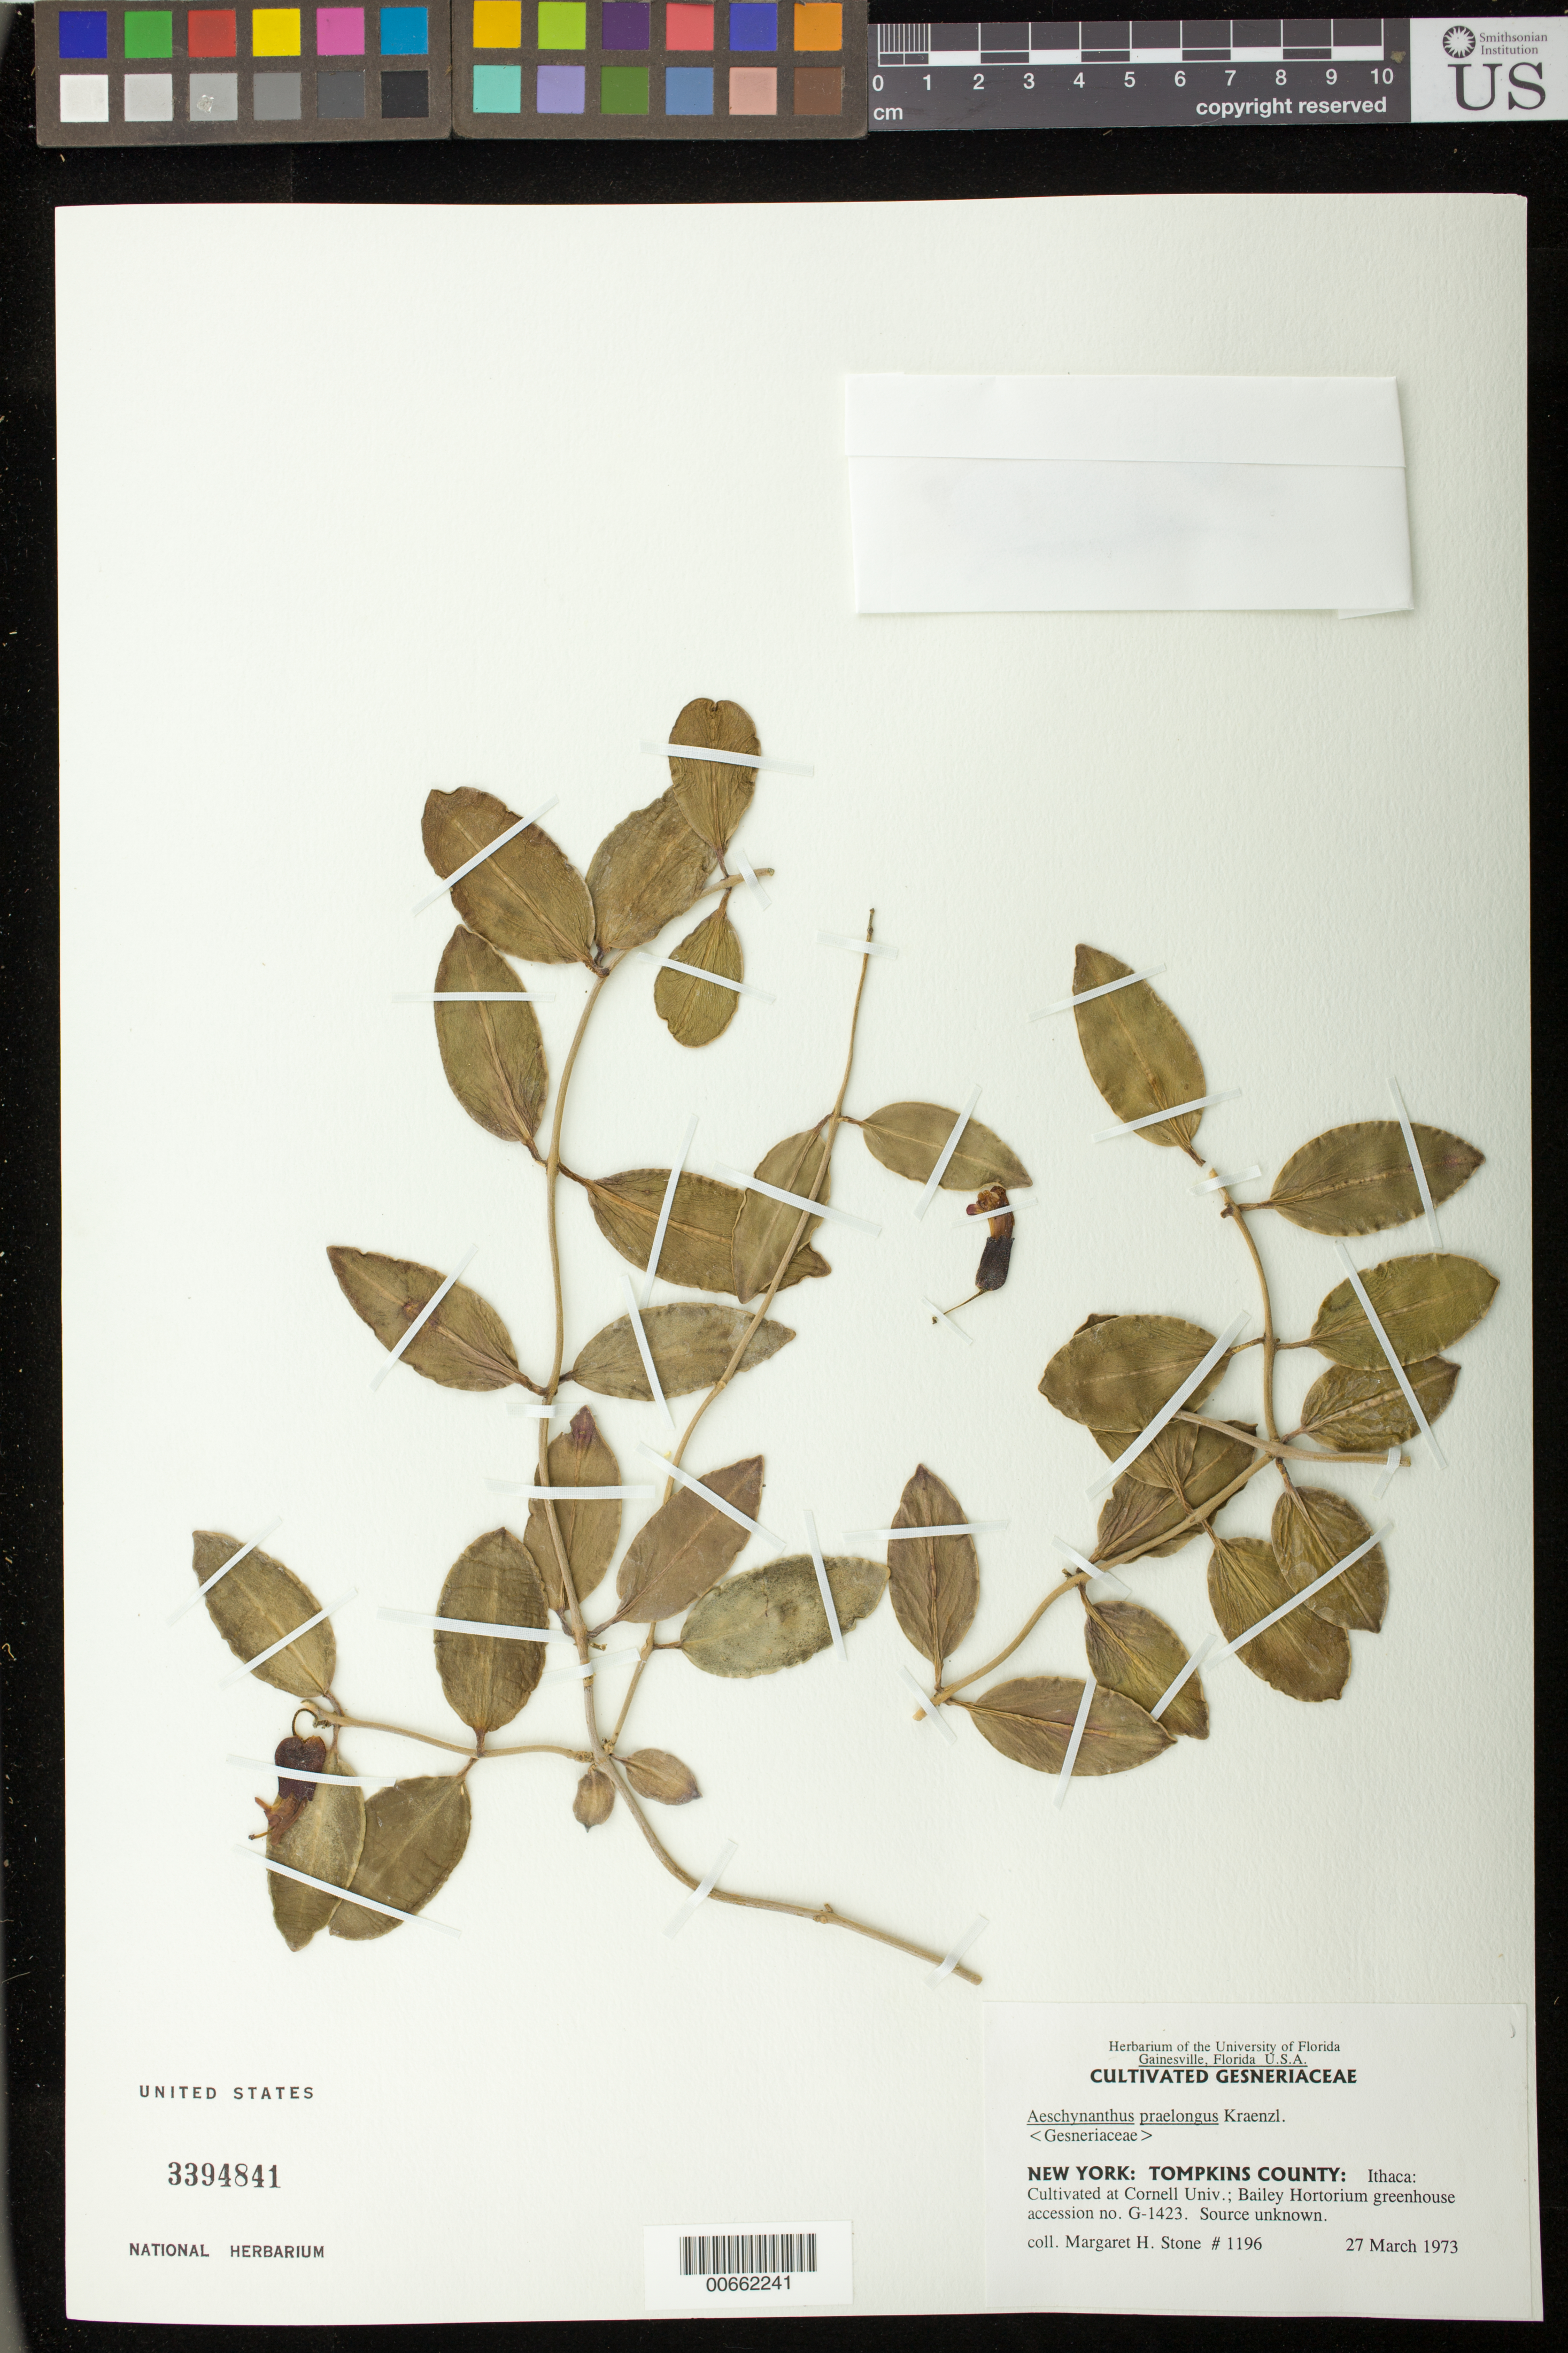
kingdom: Plantae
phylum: Tracheophyta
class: Magnoliopsida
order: Lamiales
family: Gesneriaceae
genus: Aeschynanthus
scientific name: Aeschynanthus praelongus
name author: Kraenzl.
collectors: M. Stone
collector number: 1196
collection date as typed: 27 Mar 1973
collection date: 1973-03-27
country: United States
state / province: New York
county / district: Tompkins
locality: New York: Tompkins County: Ithaca [New York]: Cultivated at Cornell University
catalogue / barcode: US 3394841